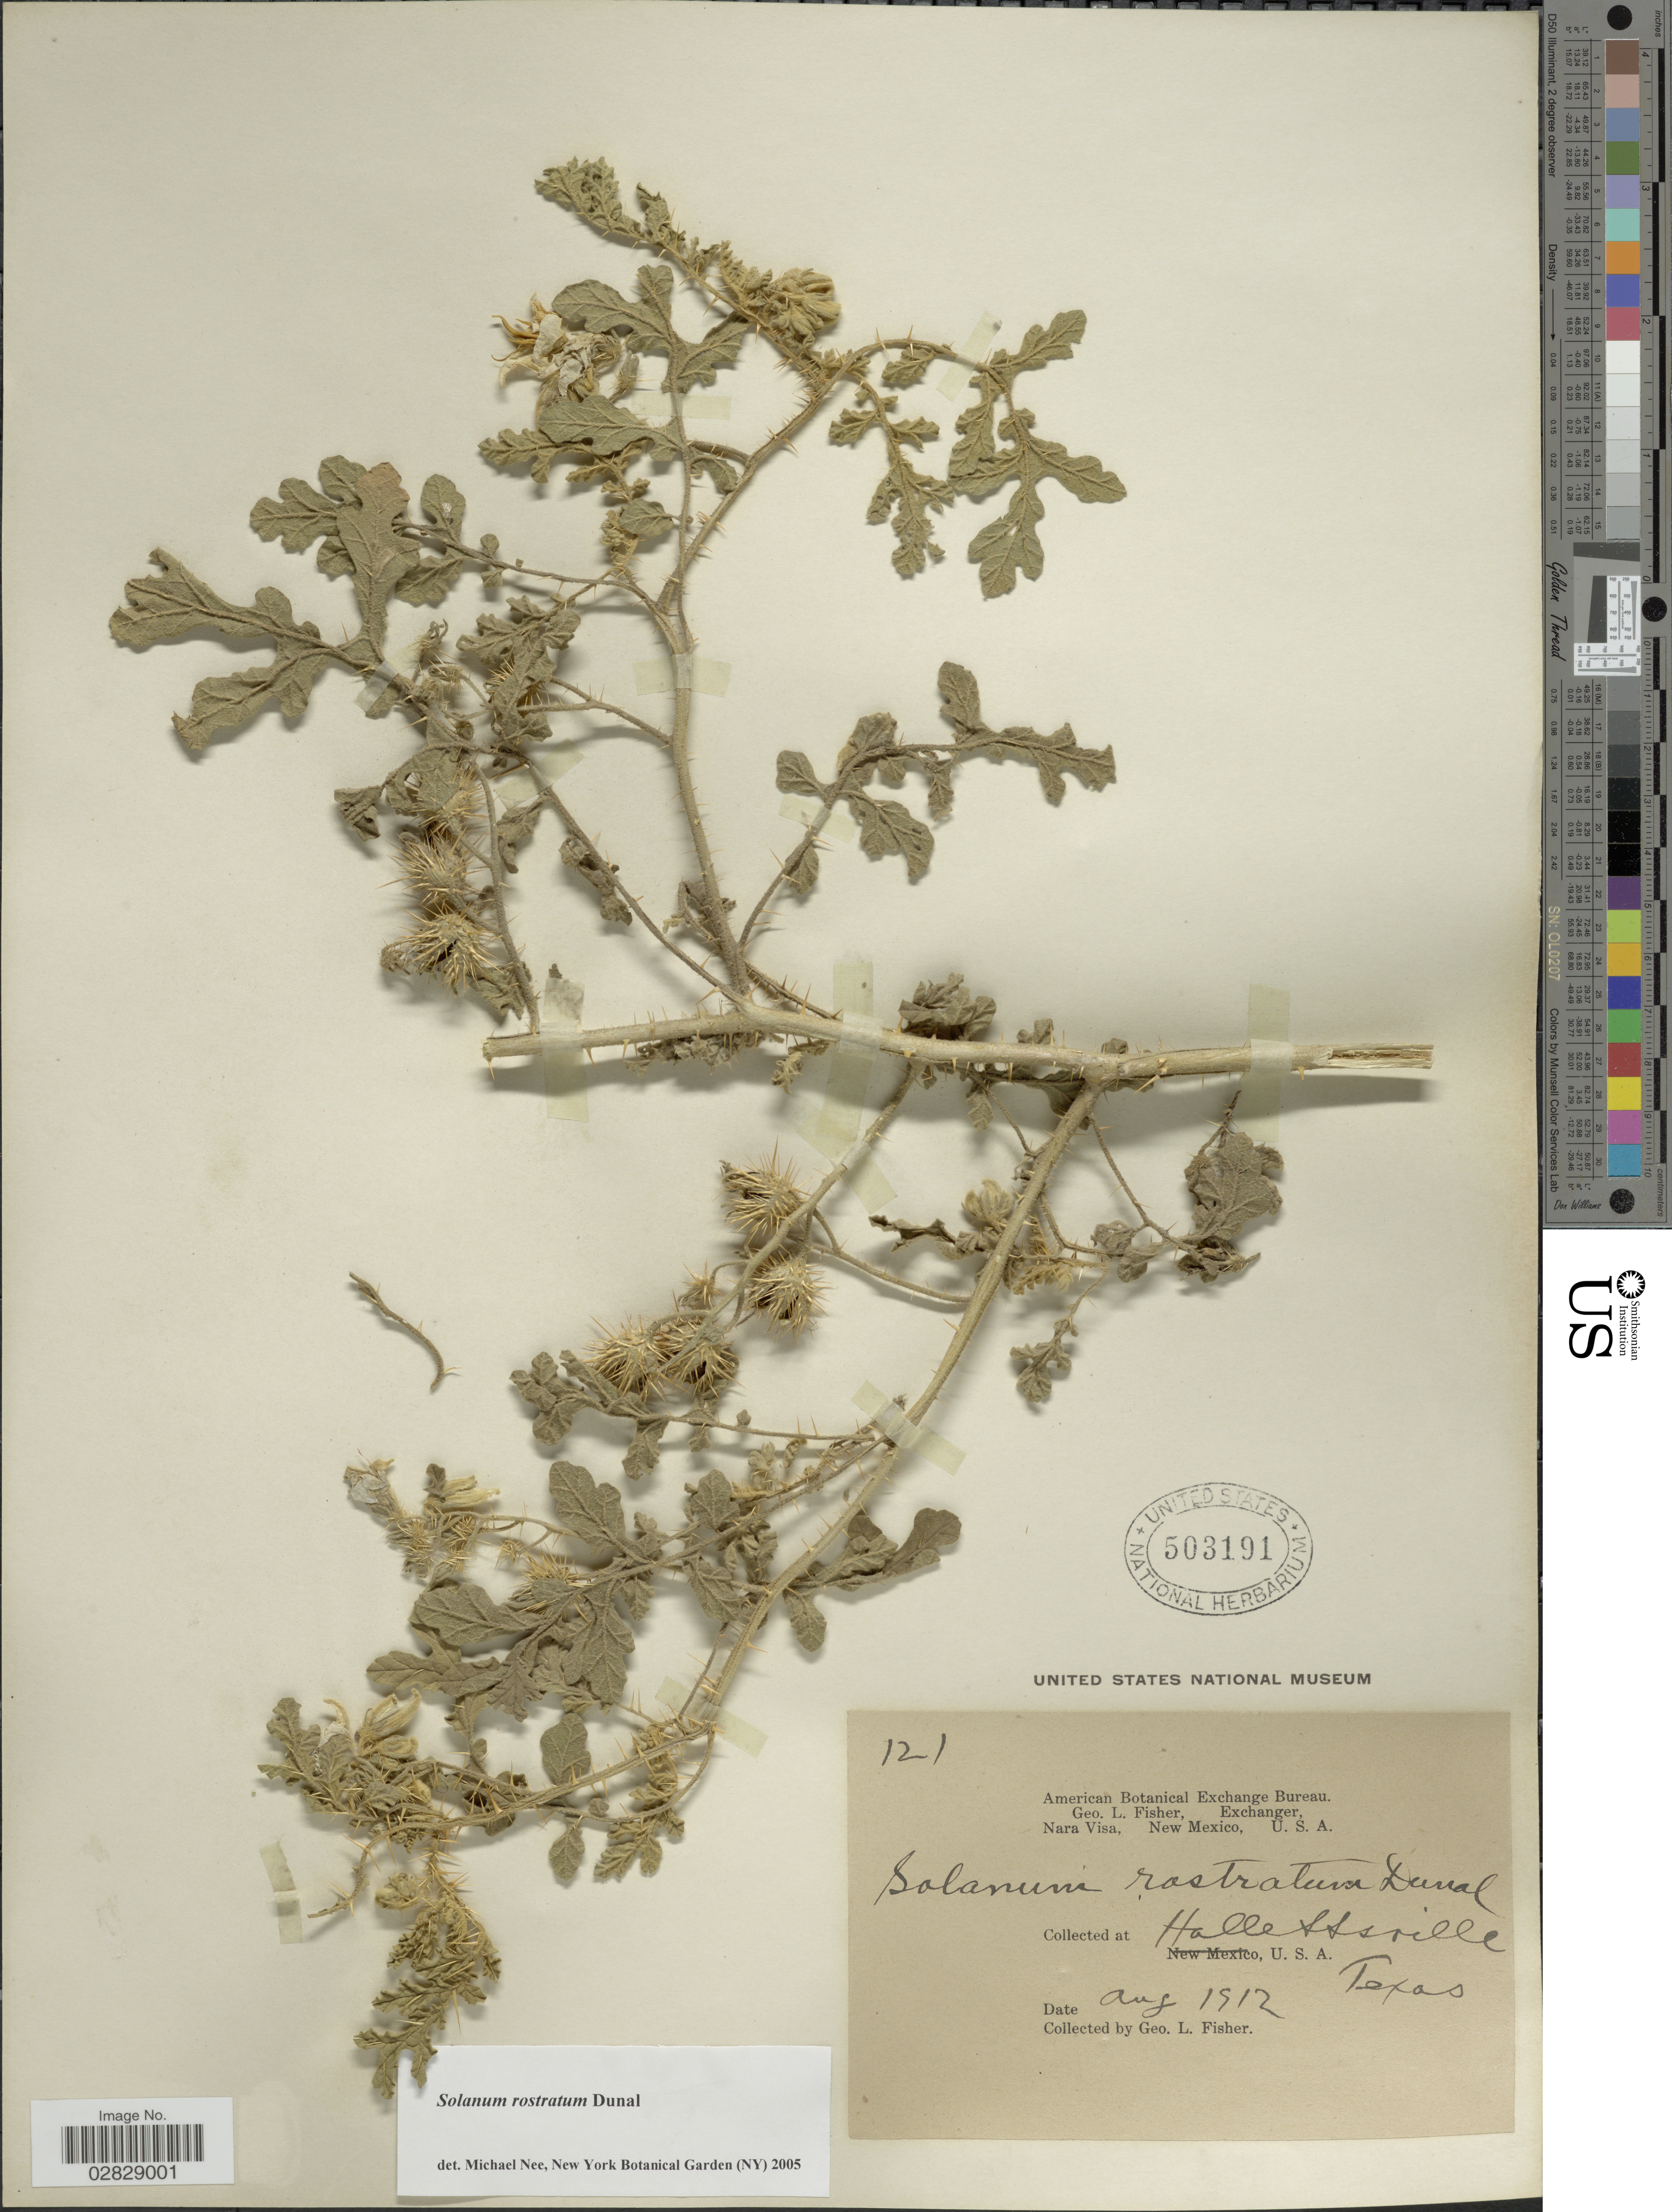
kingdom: Plantae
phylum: Tracheophyta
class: Magnoliopsida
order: Solanales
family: Solanaceae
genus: Solanum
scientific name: Solanum rostratum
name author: Dunal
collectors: G. L. Fisher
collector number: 121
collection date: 1912-08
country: United States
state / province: Texas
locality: Hallettsville.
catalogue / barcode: US 503191